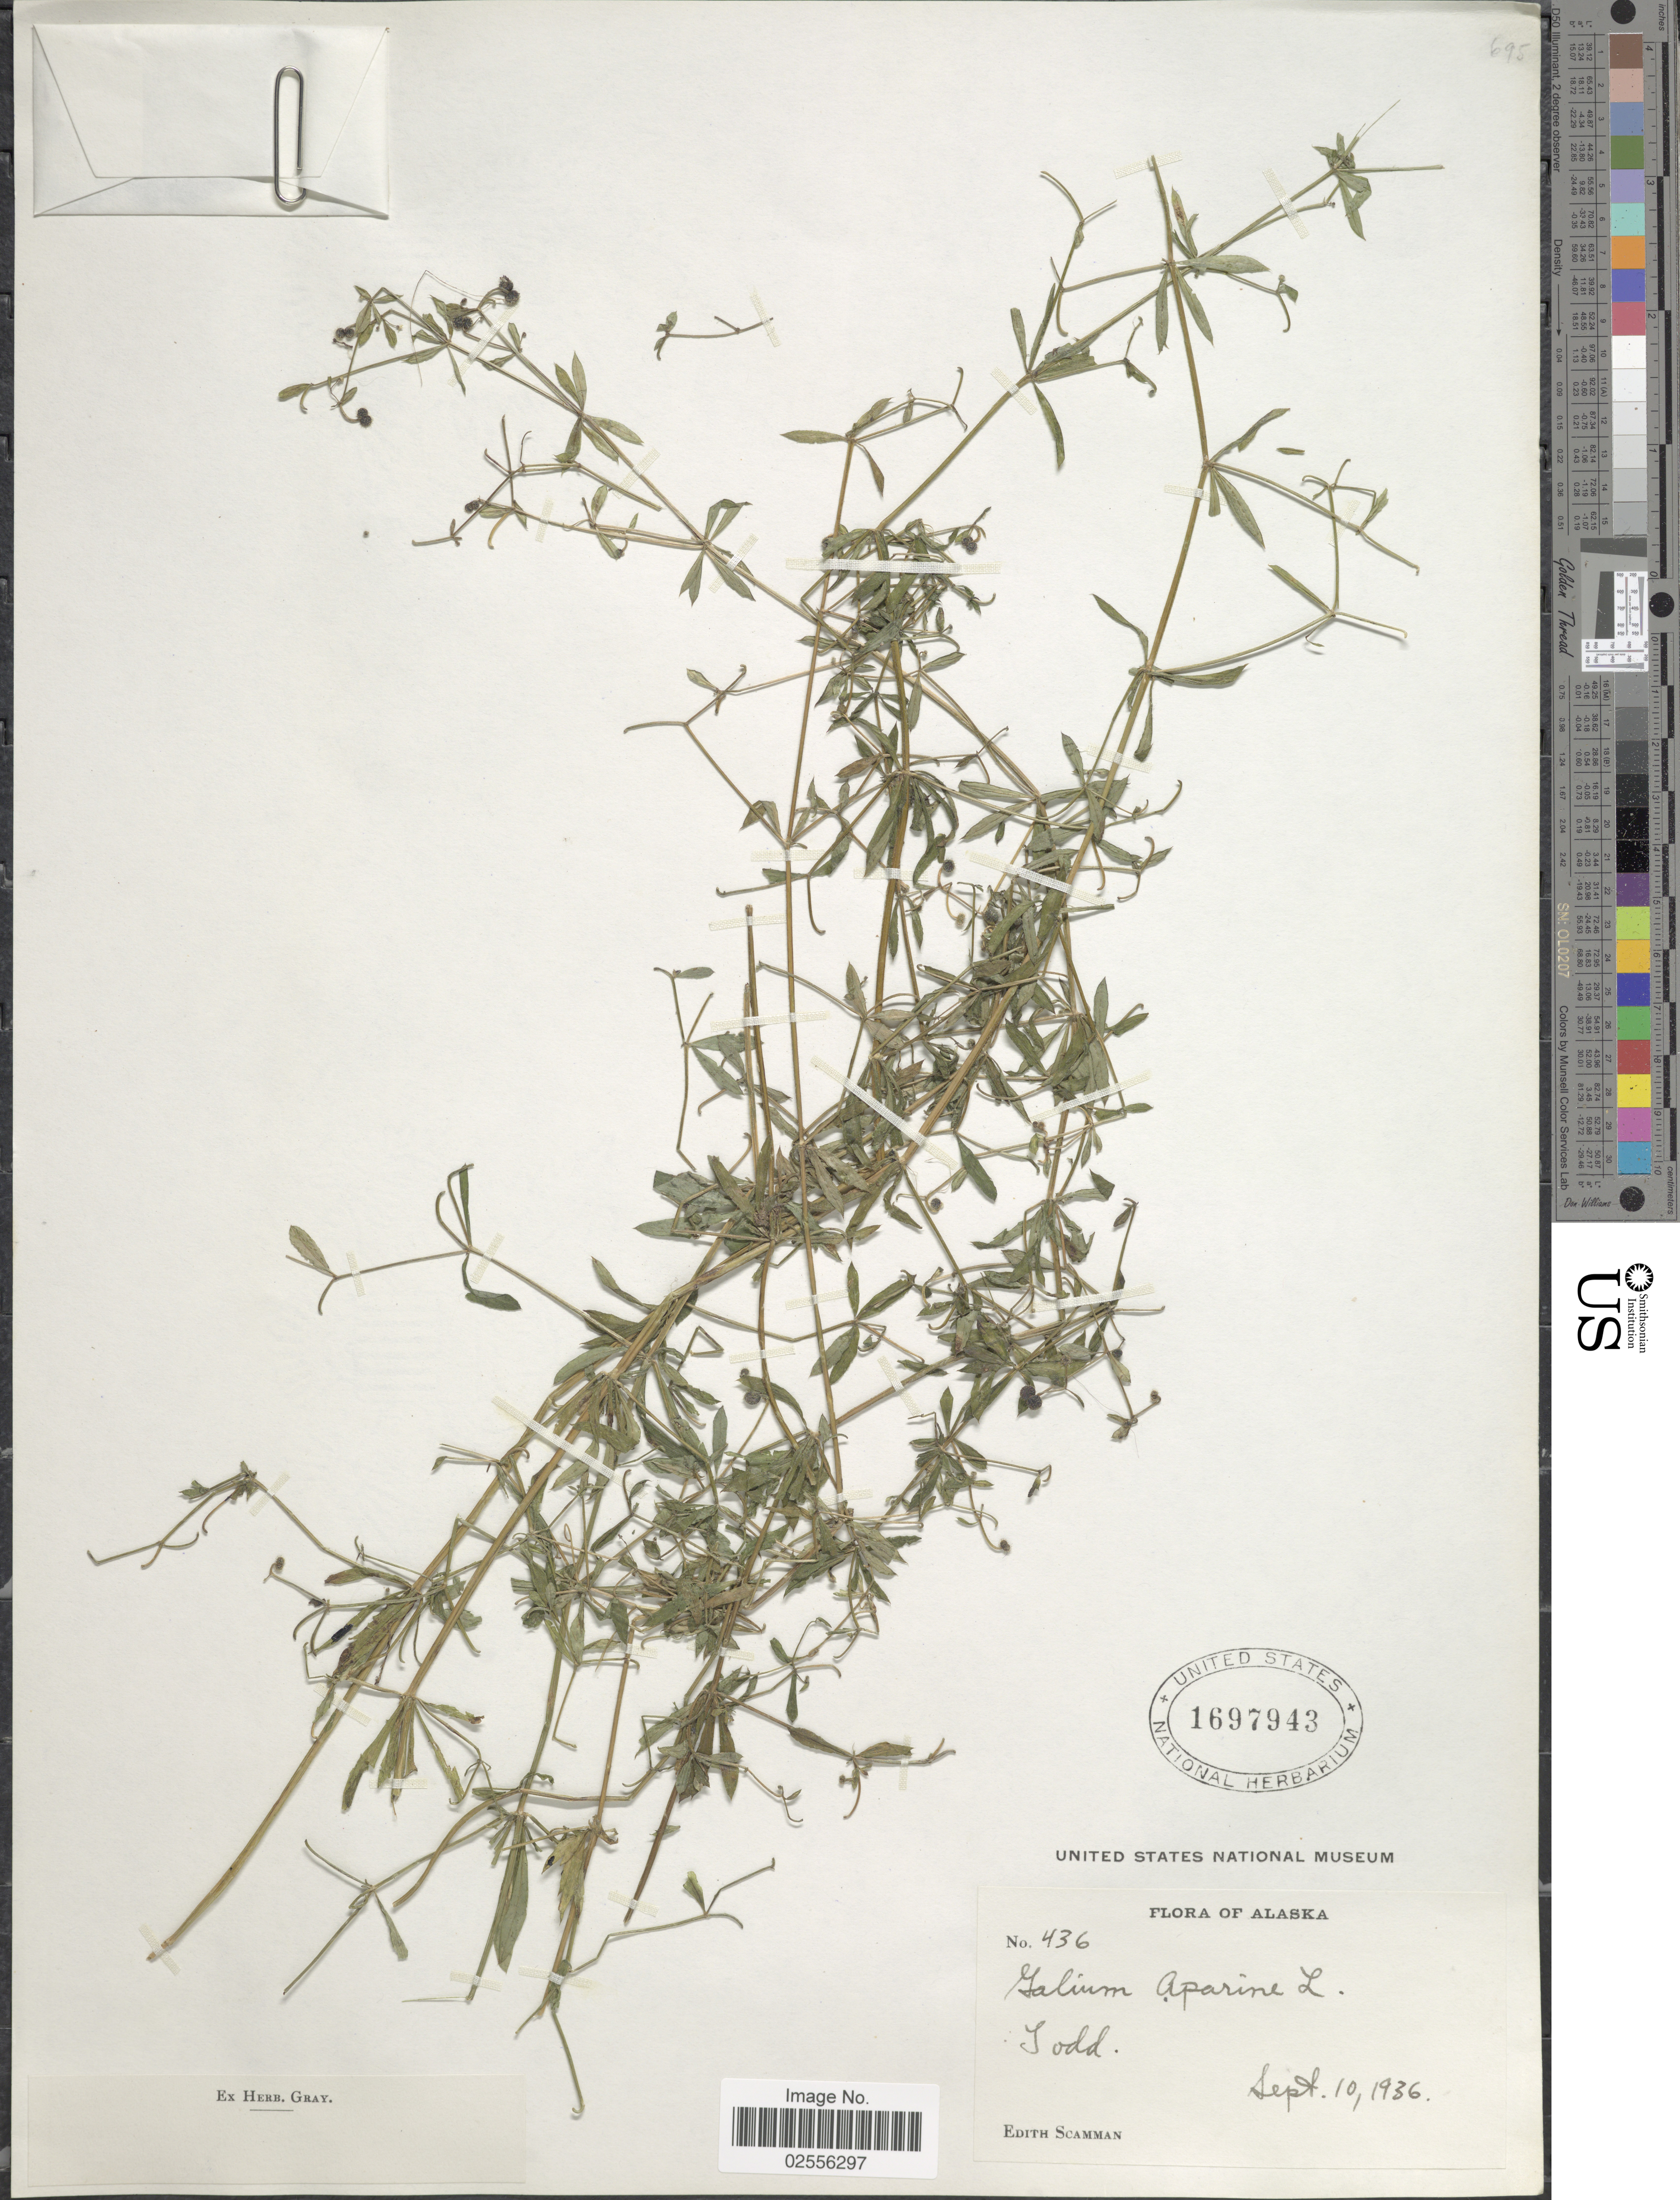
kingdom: Plantae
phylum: Tracheophyta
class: Magnoliopsida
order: Gentianales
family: Rubiaceae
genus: Galium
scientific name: Galium aparine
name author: L.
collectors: E. Scamman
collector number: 436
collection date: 1936-09-10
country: United States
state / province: Alaska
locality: Todd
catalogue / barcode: US 1697943